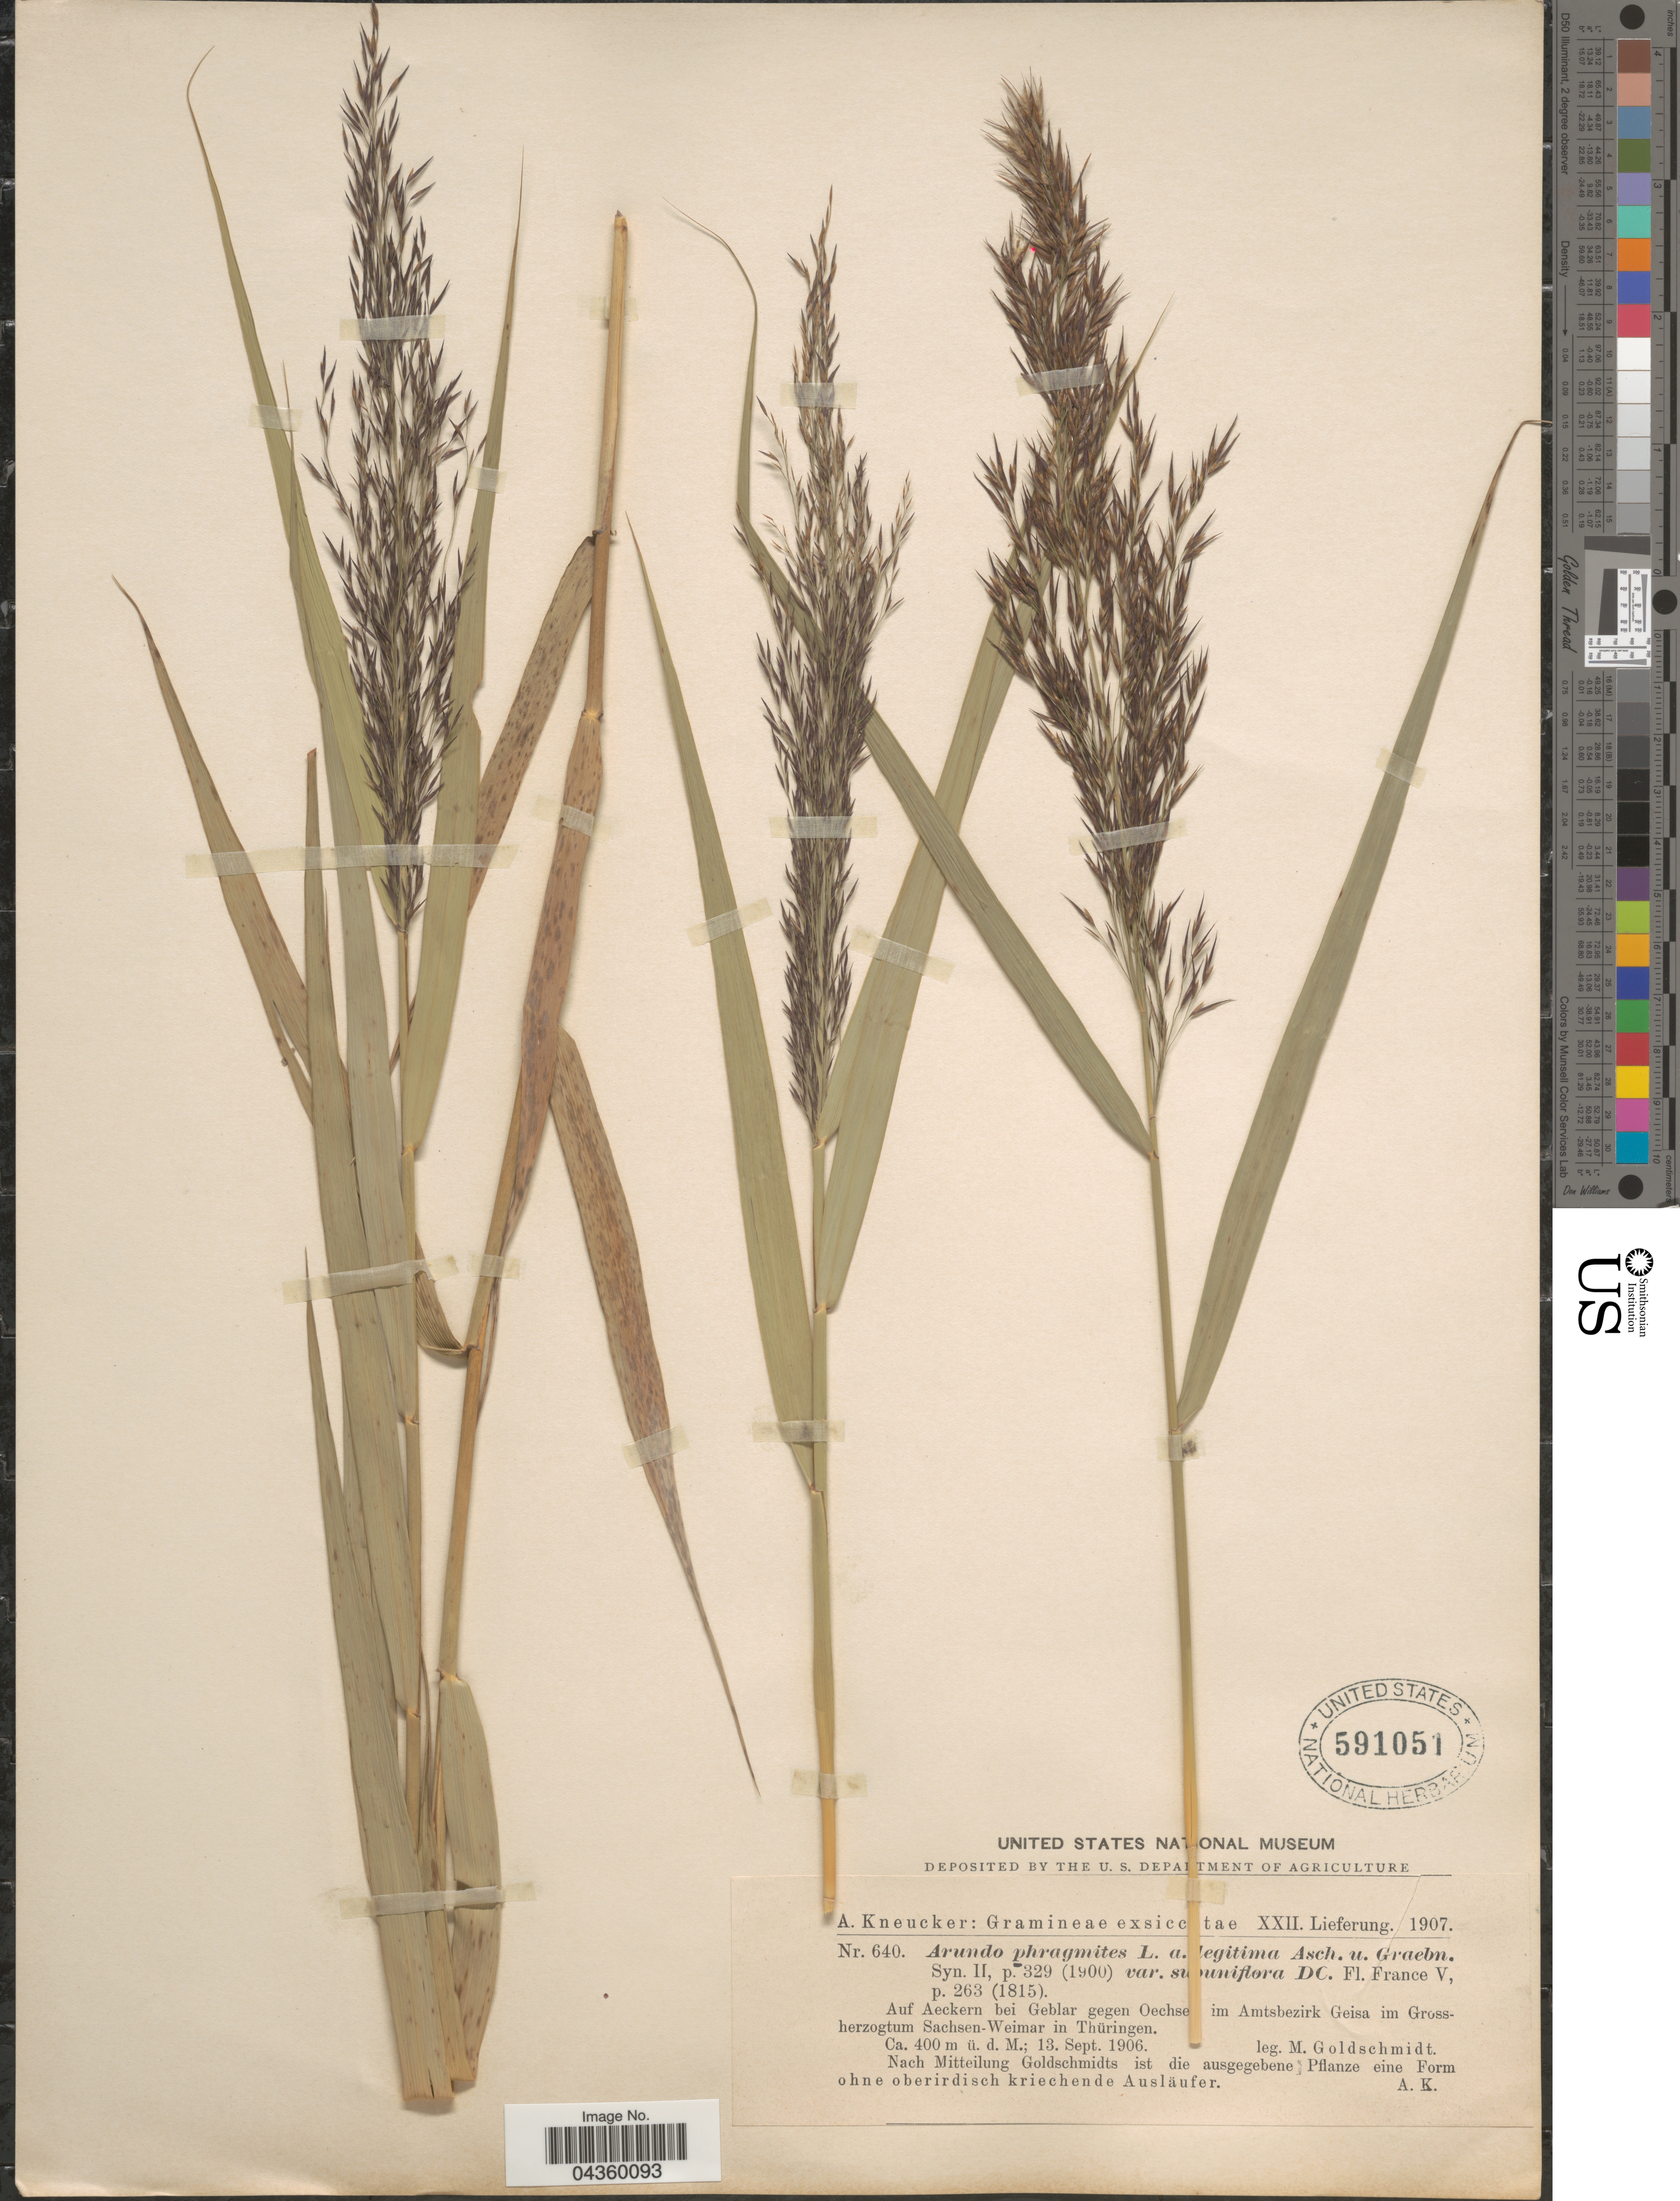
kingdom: Plantae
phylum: Tracheophyta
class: Liliopsida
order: Poales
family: Poaceae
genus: Phragmites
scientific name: Phragmites australis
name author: (Cav.) Trin. ex Steud.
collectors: M. Goldschmidt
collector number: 640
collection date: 1906-09-13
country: Germany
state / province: Thuringia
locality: Auf Aeckern bei Geblar gegen Oechse [illegible text] im Amtsbezirk Geisa im Grossherzogtum Sachsen-Weimar in Thüringen.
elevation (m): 400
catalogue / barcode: US 591051